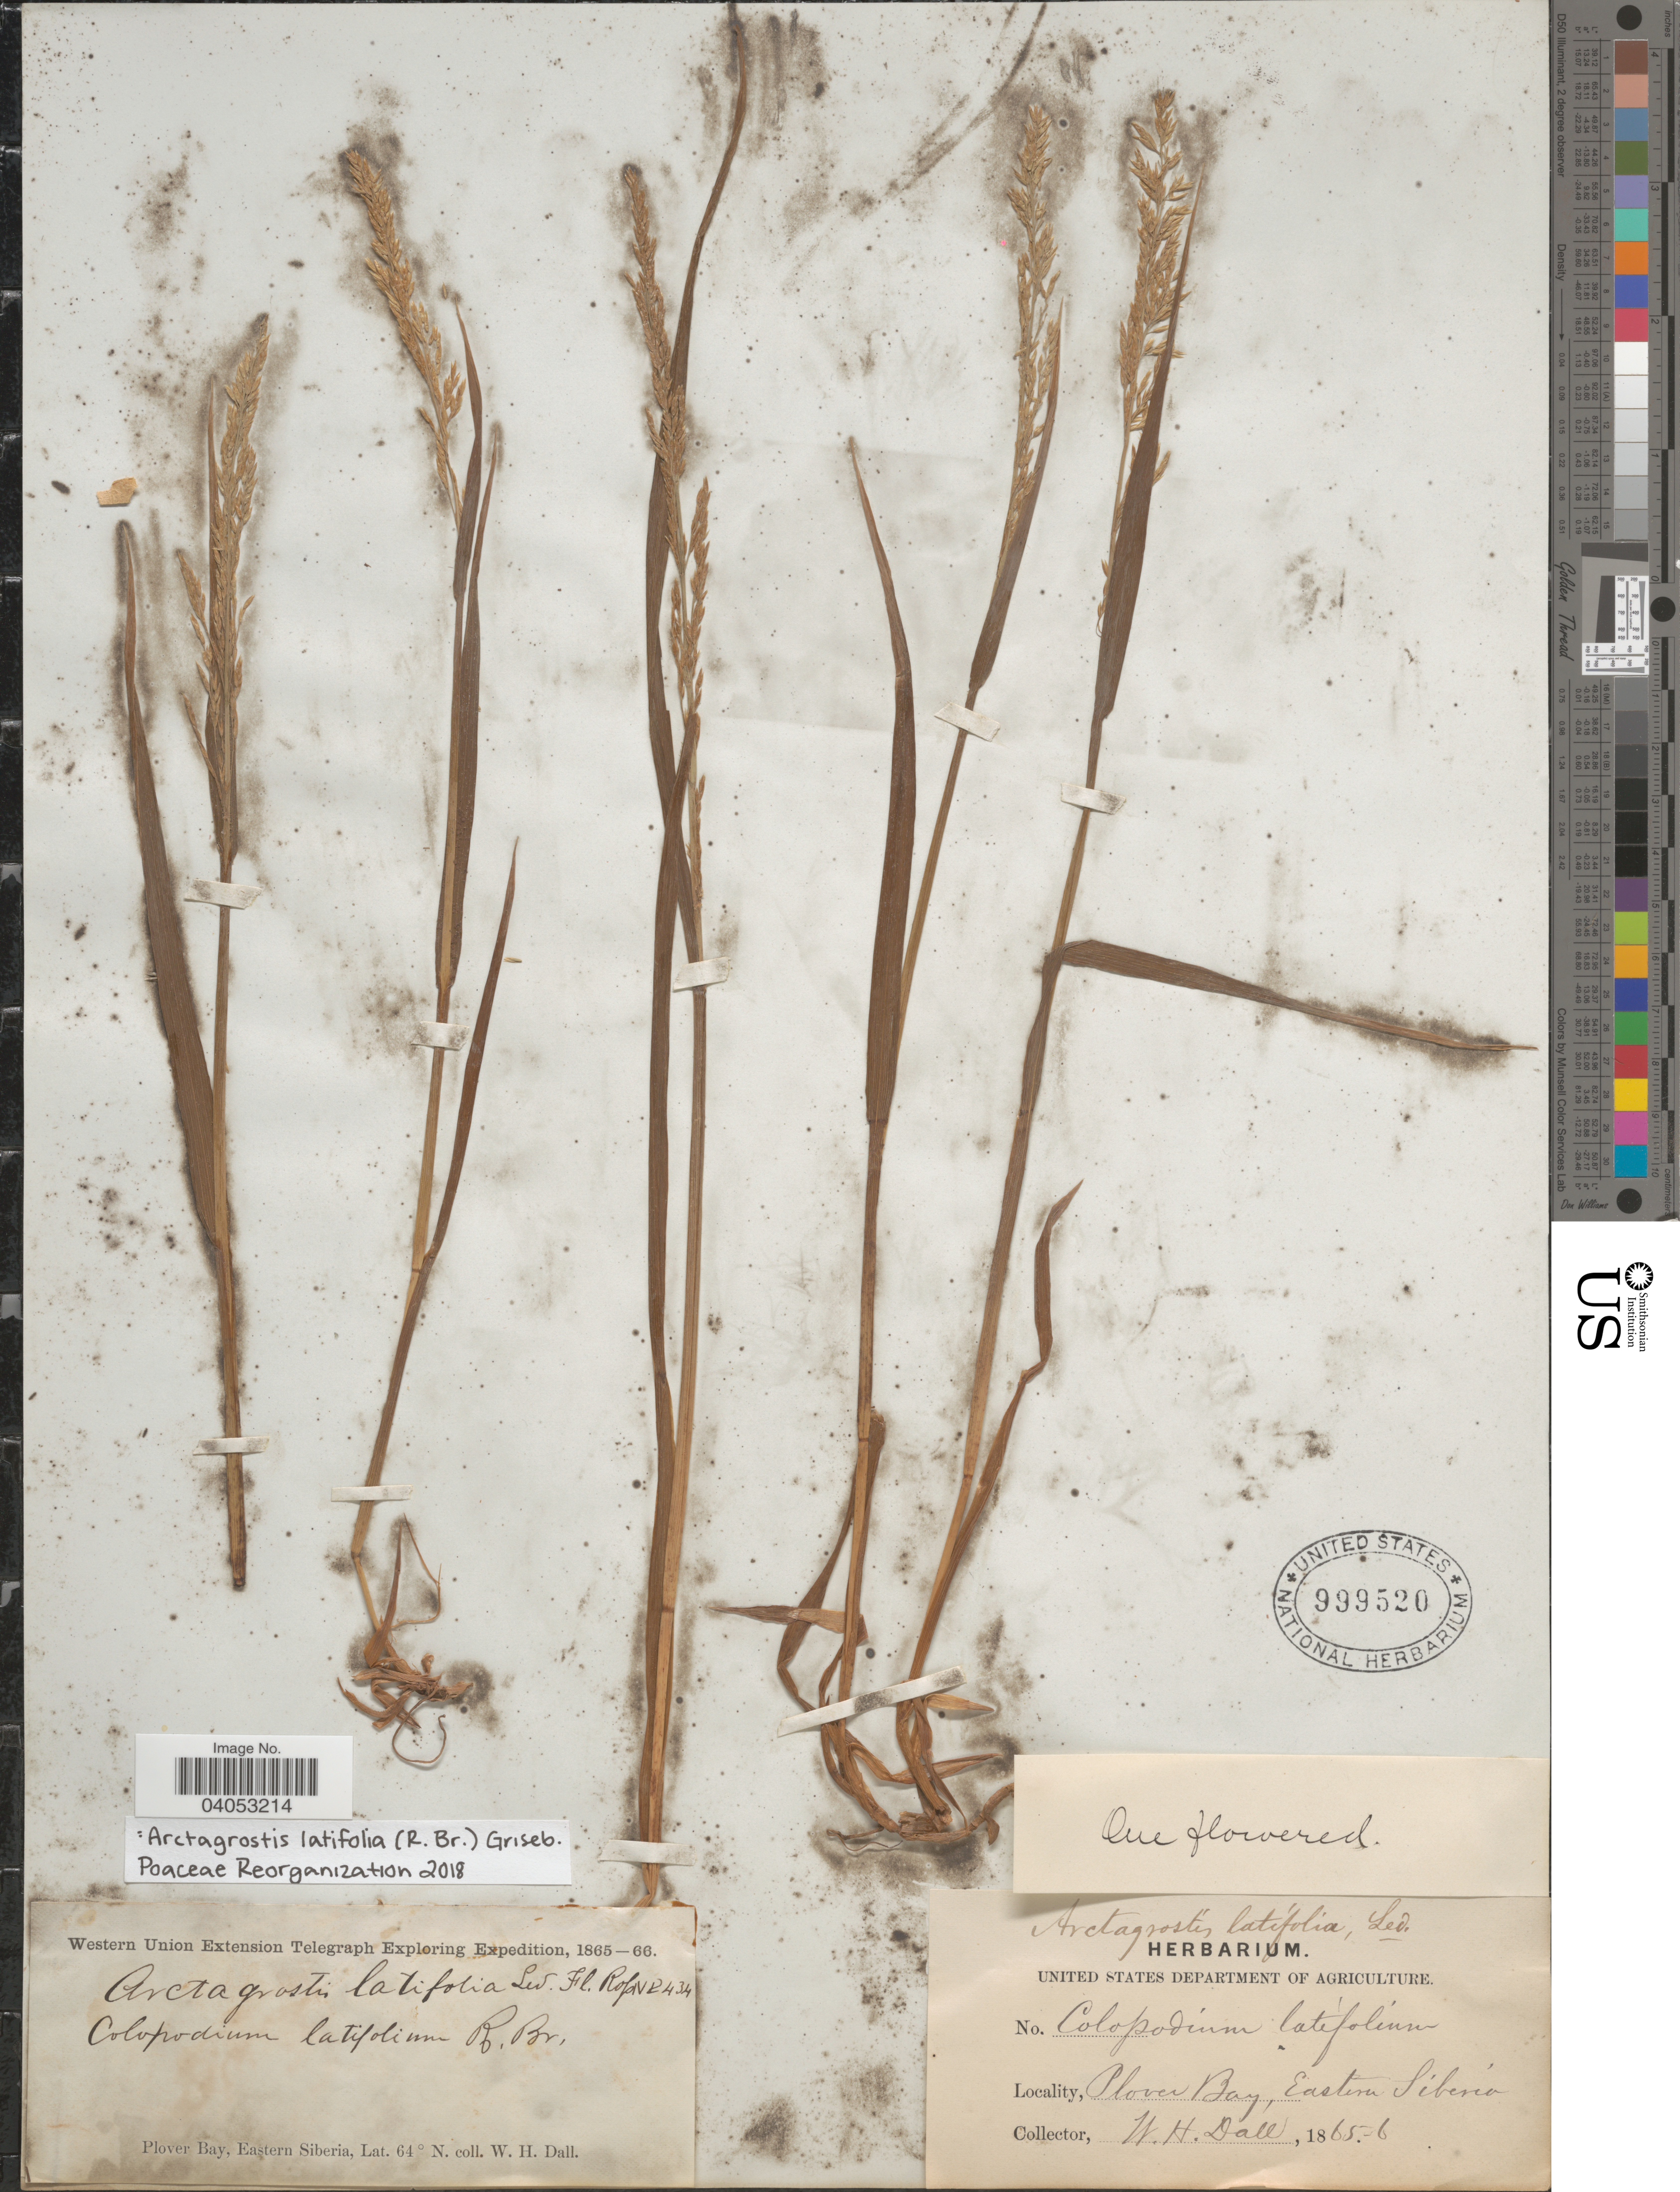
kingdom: Plantae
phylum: Tracheophyta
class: Liliopsida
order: Poales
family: Poaceae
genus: Arctagrostis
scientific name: Arctagrostis latifolia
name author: (R. Br.) Griseb.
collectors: W. Dall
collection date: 1865/1866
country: Russian Federation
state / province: Chukotka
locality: Plover Bay, Eastern Siberia.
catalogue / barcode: US 999520